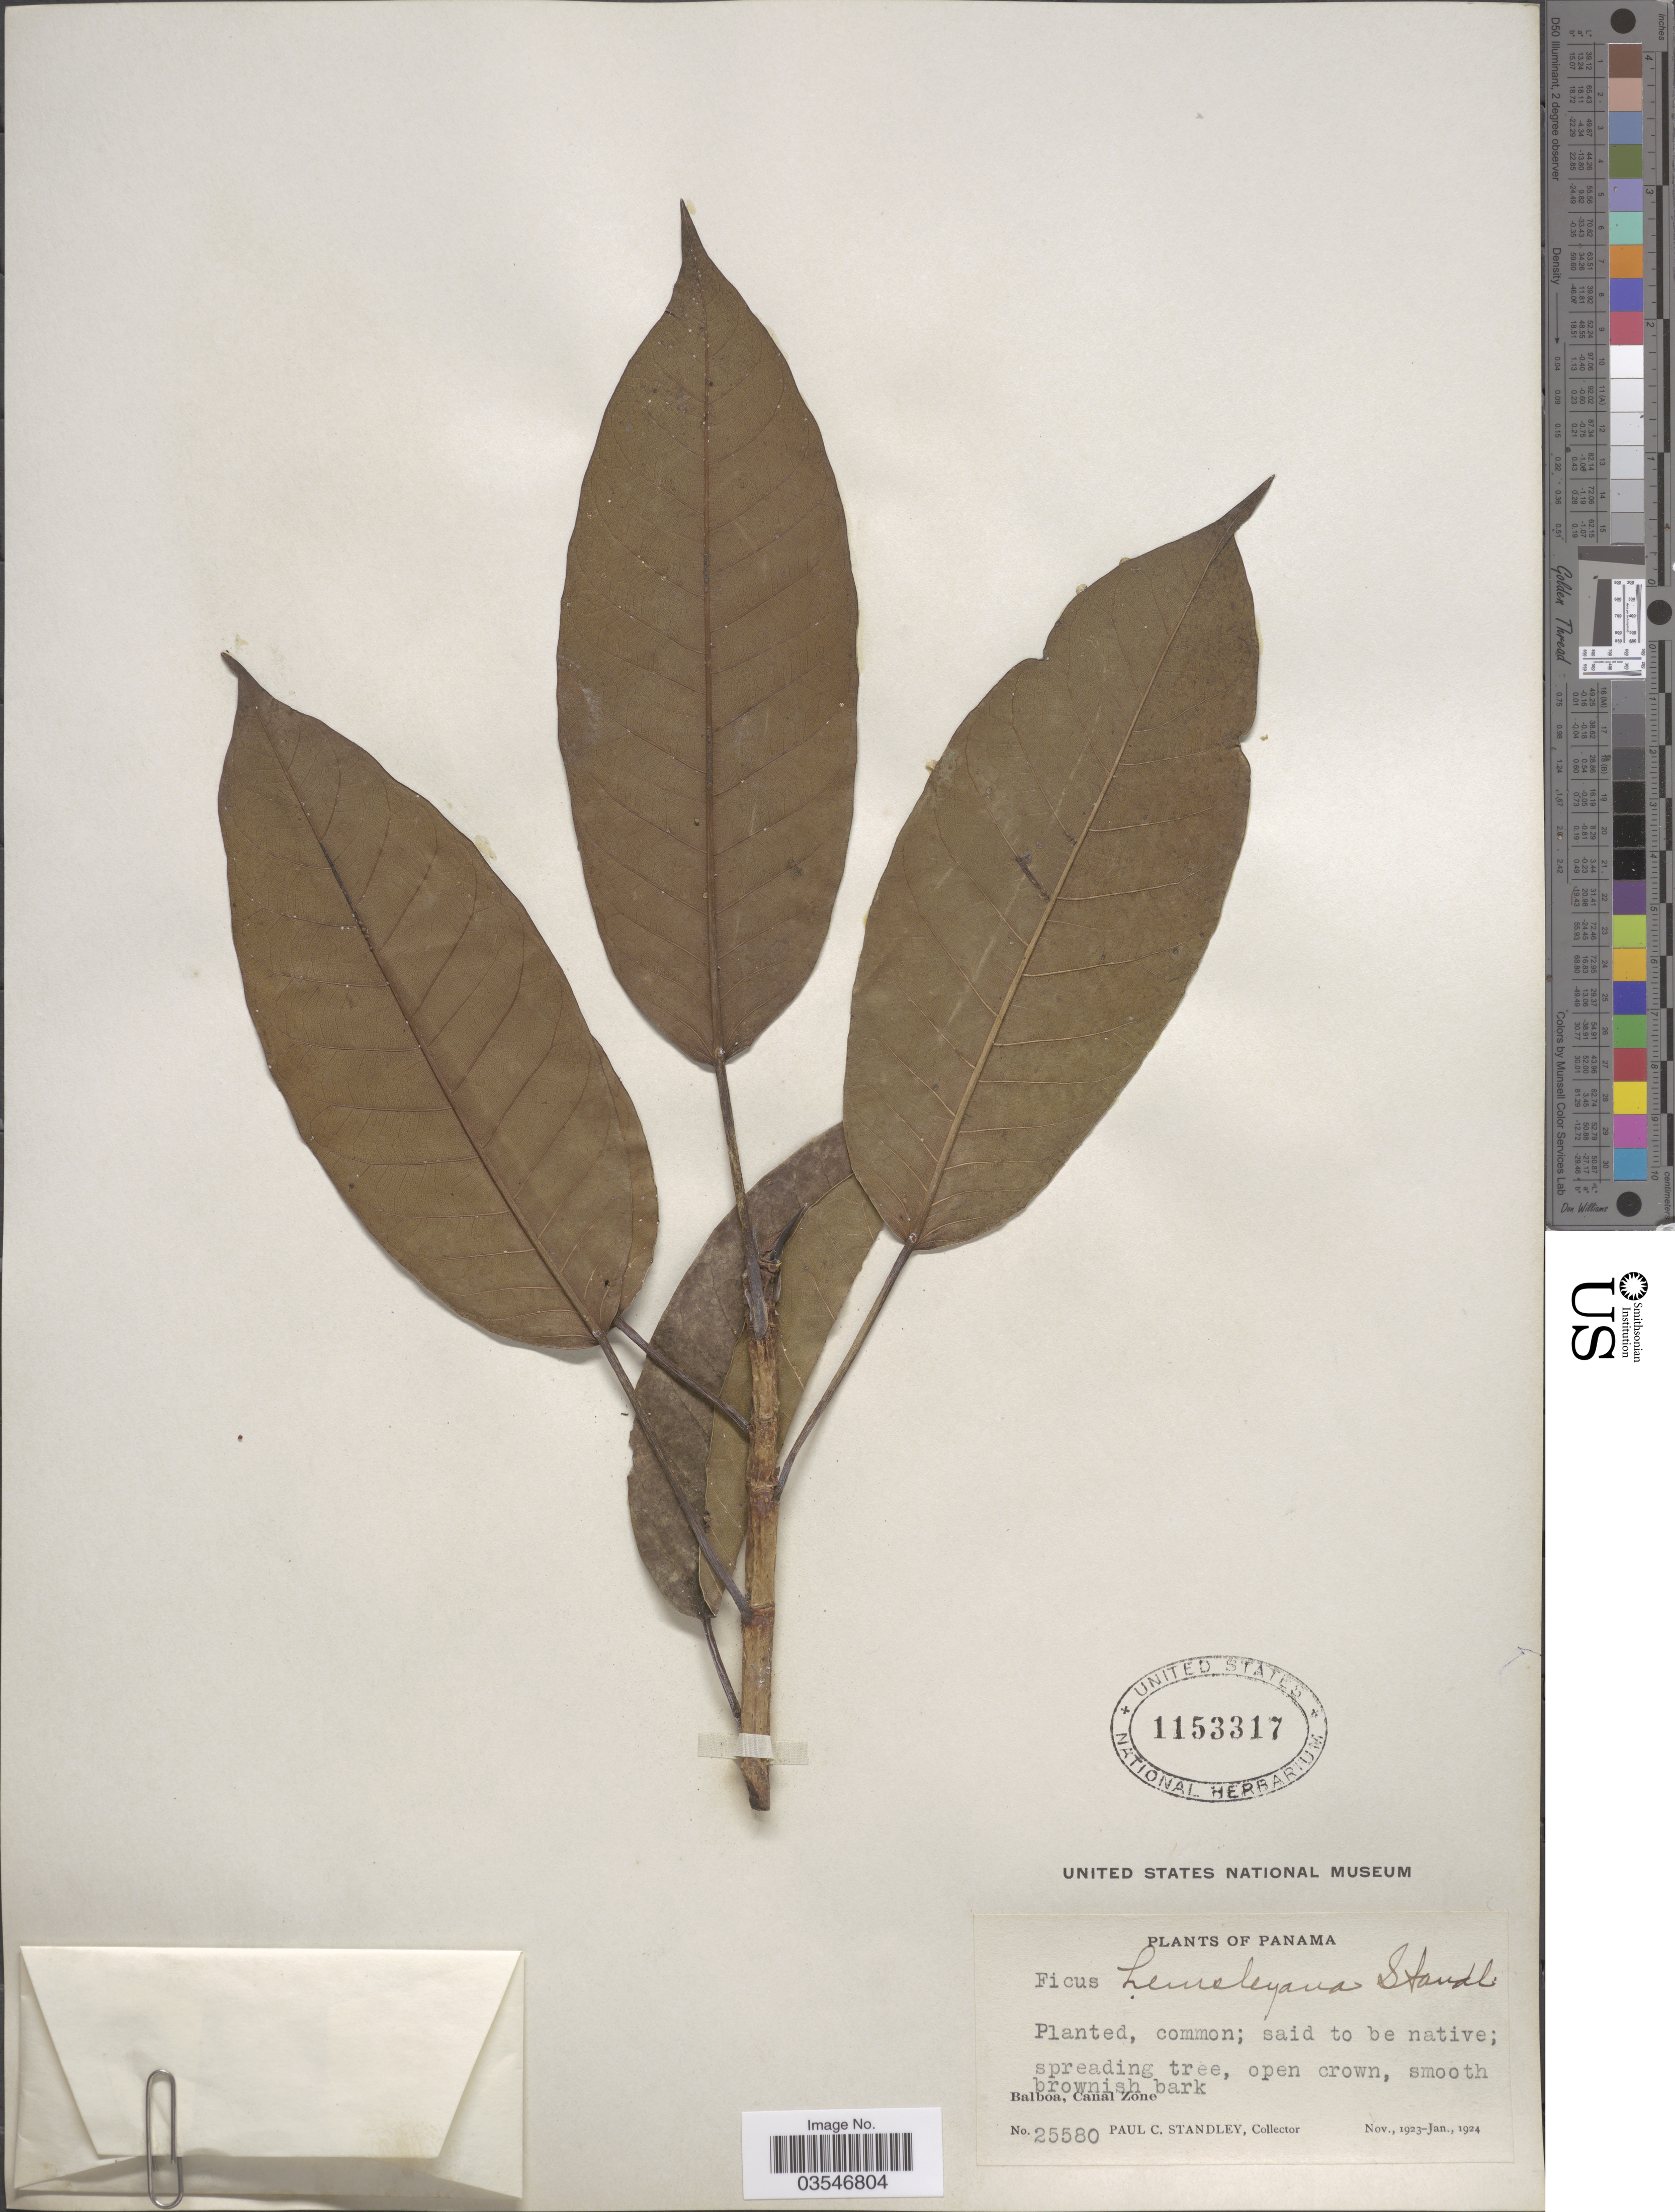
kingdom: Plantae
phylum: Tracheophyta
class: Magnoliopsida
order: Rosales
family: Moraceae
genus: Ficus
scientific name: Ficus hemsleyana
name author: King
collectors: P. C. Standley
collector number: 25580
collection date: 1923-11/1924-01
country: Panama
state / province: Colón / Panamá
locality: Balboa, Canal Zone.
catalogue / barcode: US 1153317